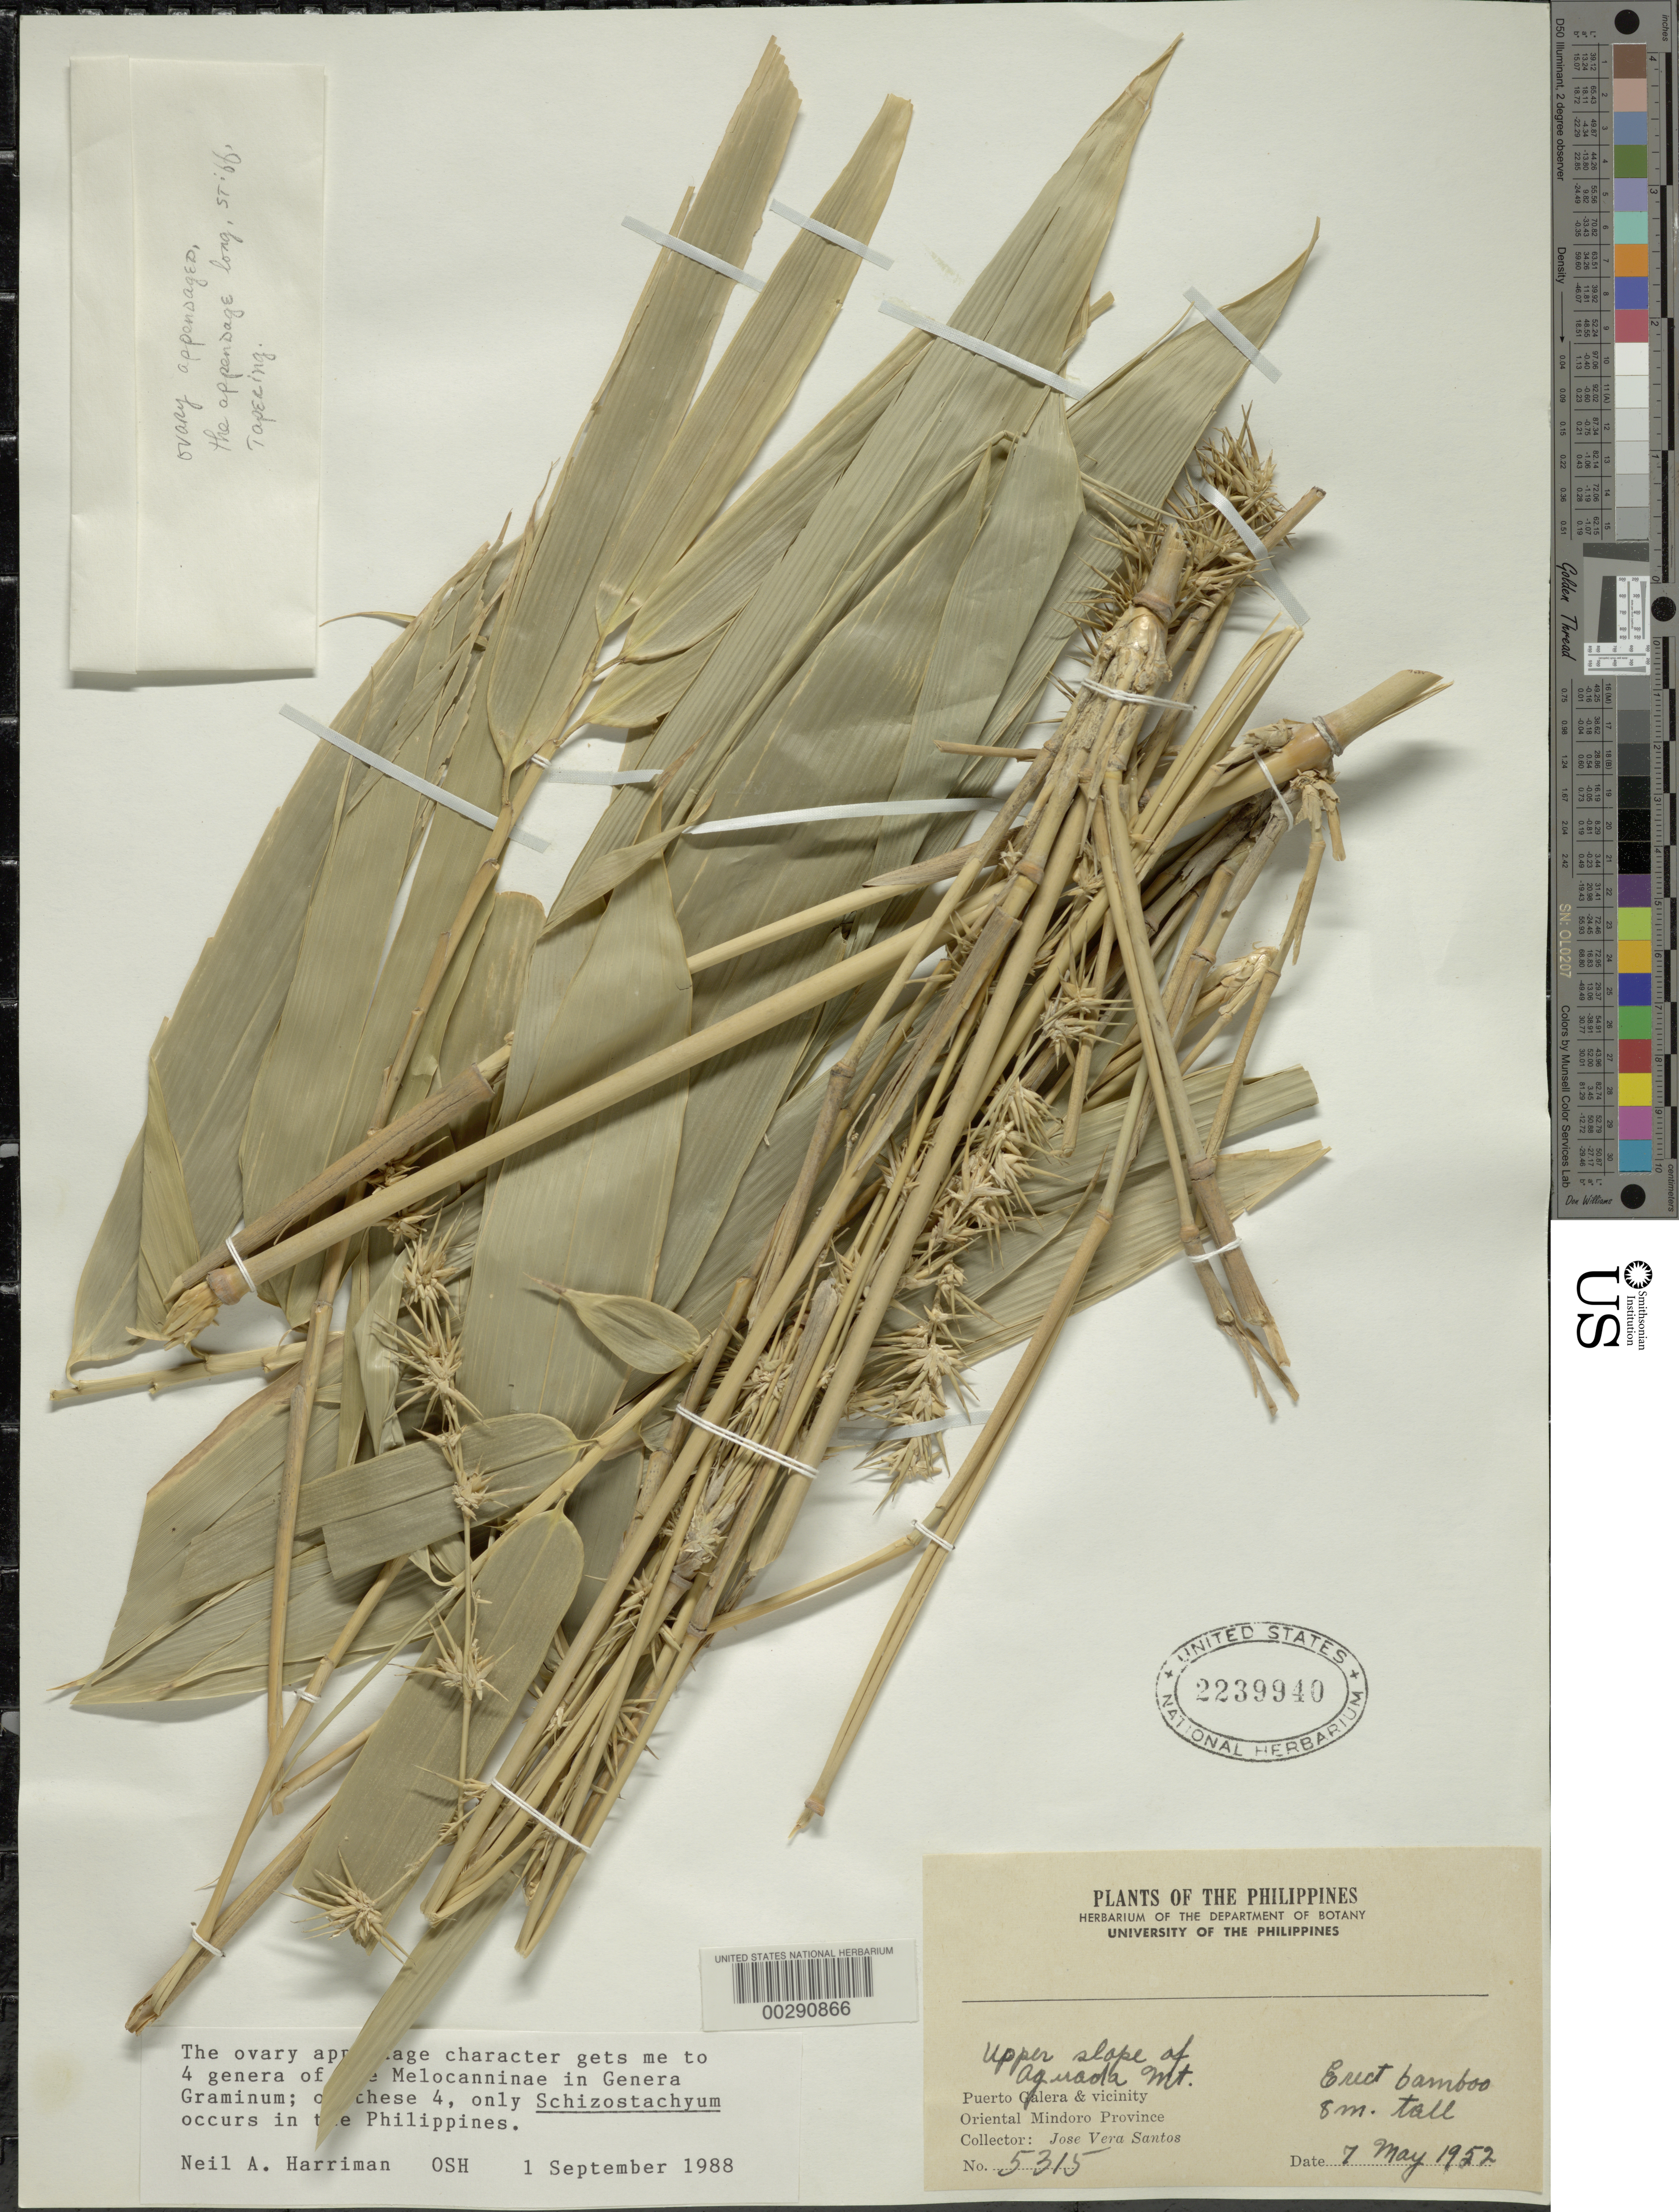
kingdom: Plantae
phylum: Tracheophyta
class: Liliopsida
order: Poales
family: Poaceae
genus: Schizostachyum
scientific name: Schizostachyum sp.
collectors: J. V. Santos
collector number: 5315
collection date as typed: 07 May 1952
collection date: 1952-05-07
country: Philippines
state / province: Mimaropa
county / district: Mindoro Oriental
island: Mindoro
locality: Aguada mt.; puerto galera and vicinity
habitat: Upper slope of mountain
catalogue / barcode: US 2239940